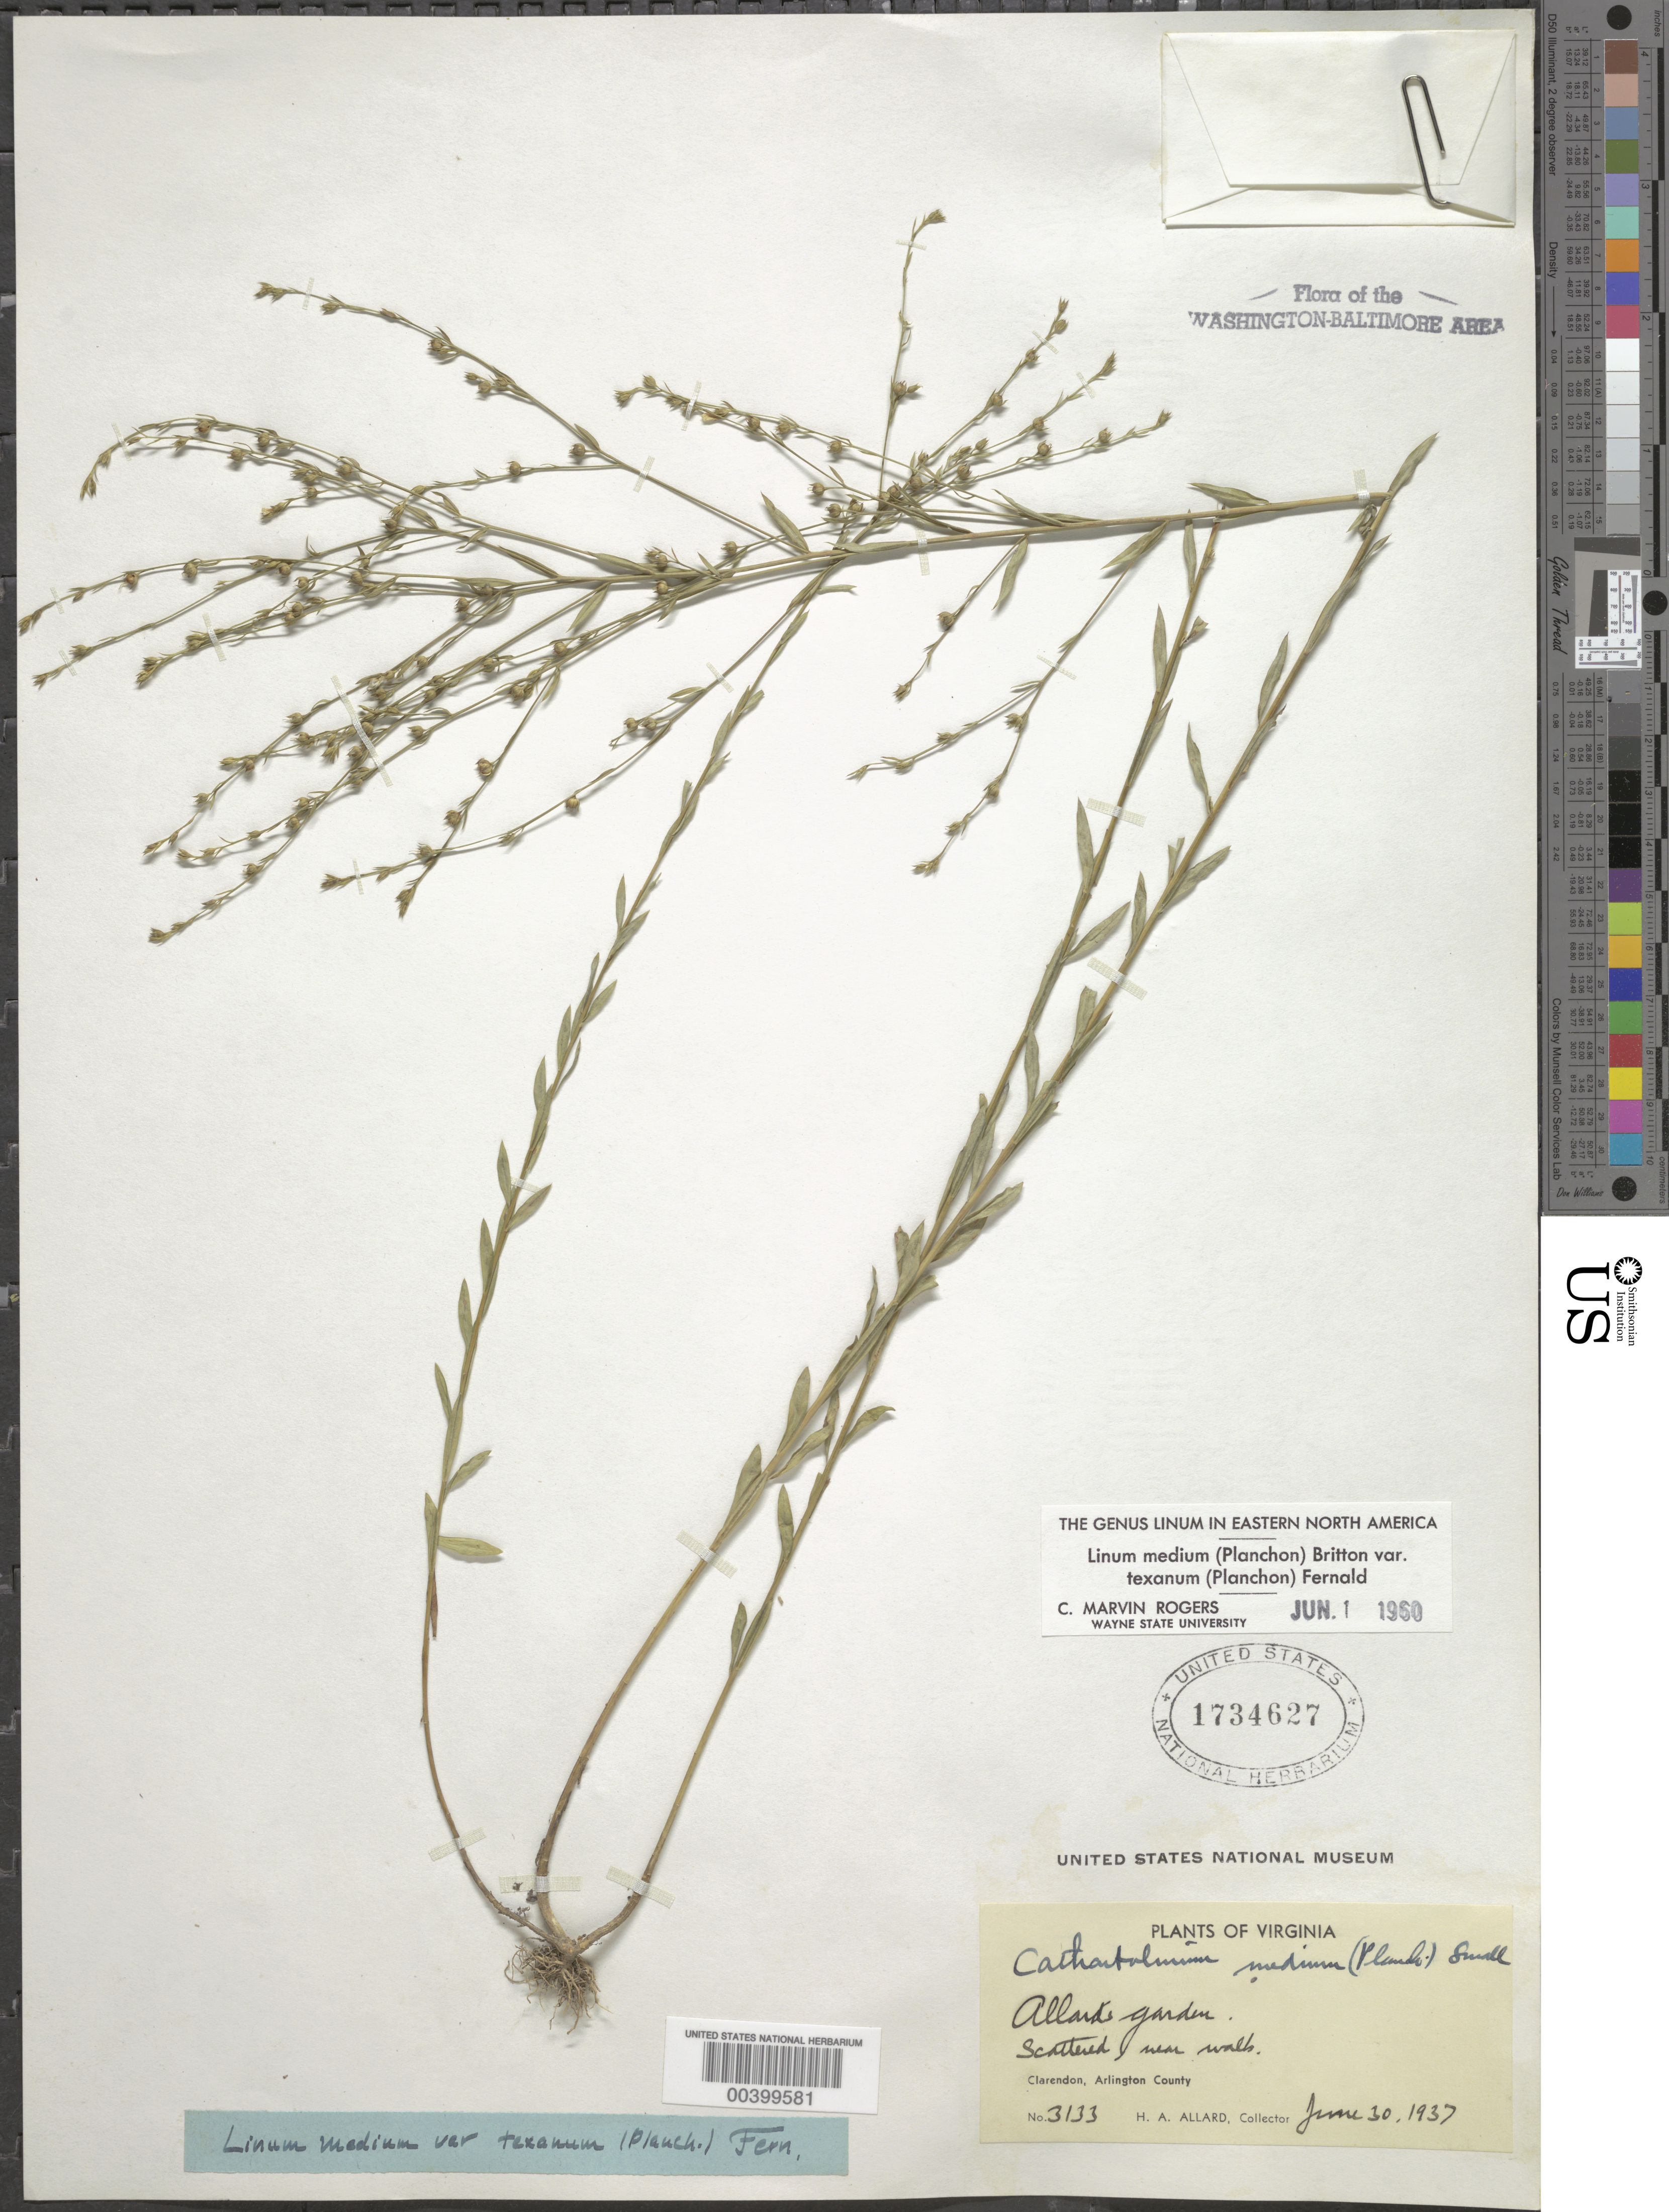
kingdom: Plantae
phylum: Tracheophyta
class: Magnoliopsida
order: Malpighiales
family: Linaceae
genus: Linum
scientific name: Linum medium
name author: (Planch.) Britton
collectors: H. A. Allard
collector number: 3133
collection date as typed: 30 Jun 1937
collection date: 1937-06-30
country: United States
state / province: Virginia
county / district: Arlington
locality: Allards Yard, Clarendon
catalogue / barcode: US 1734627